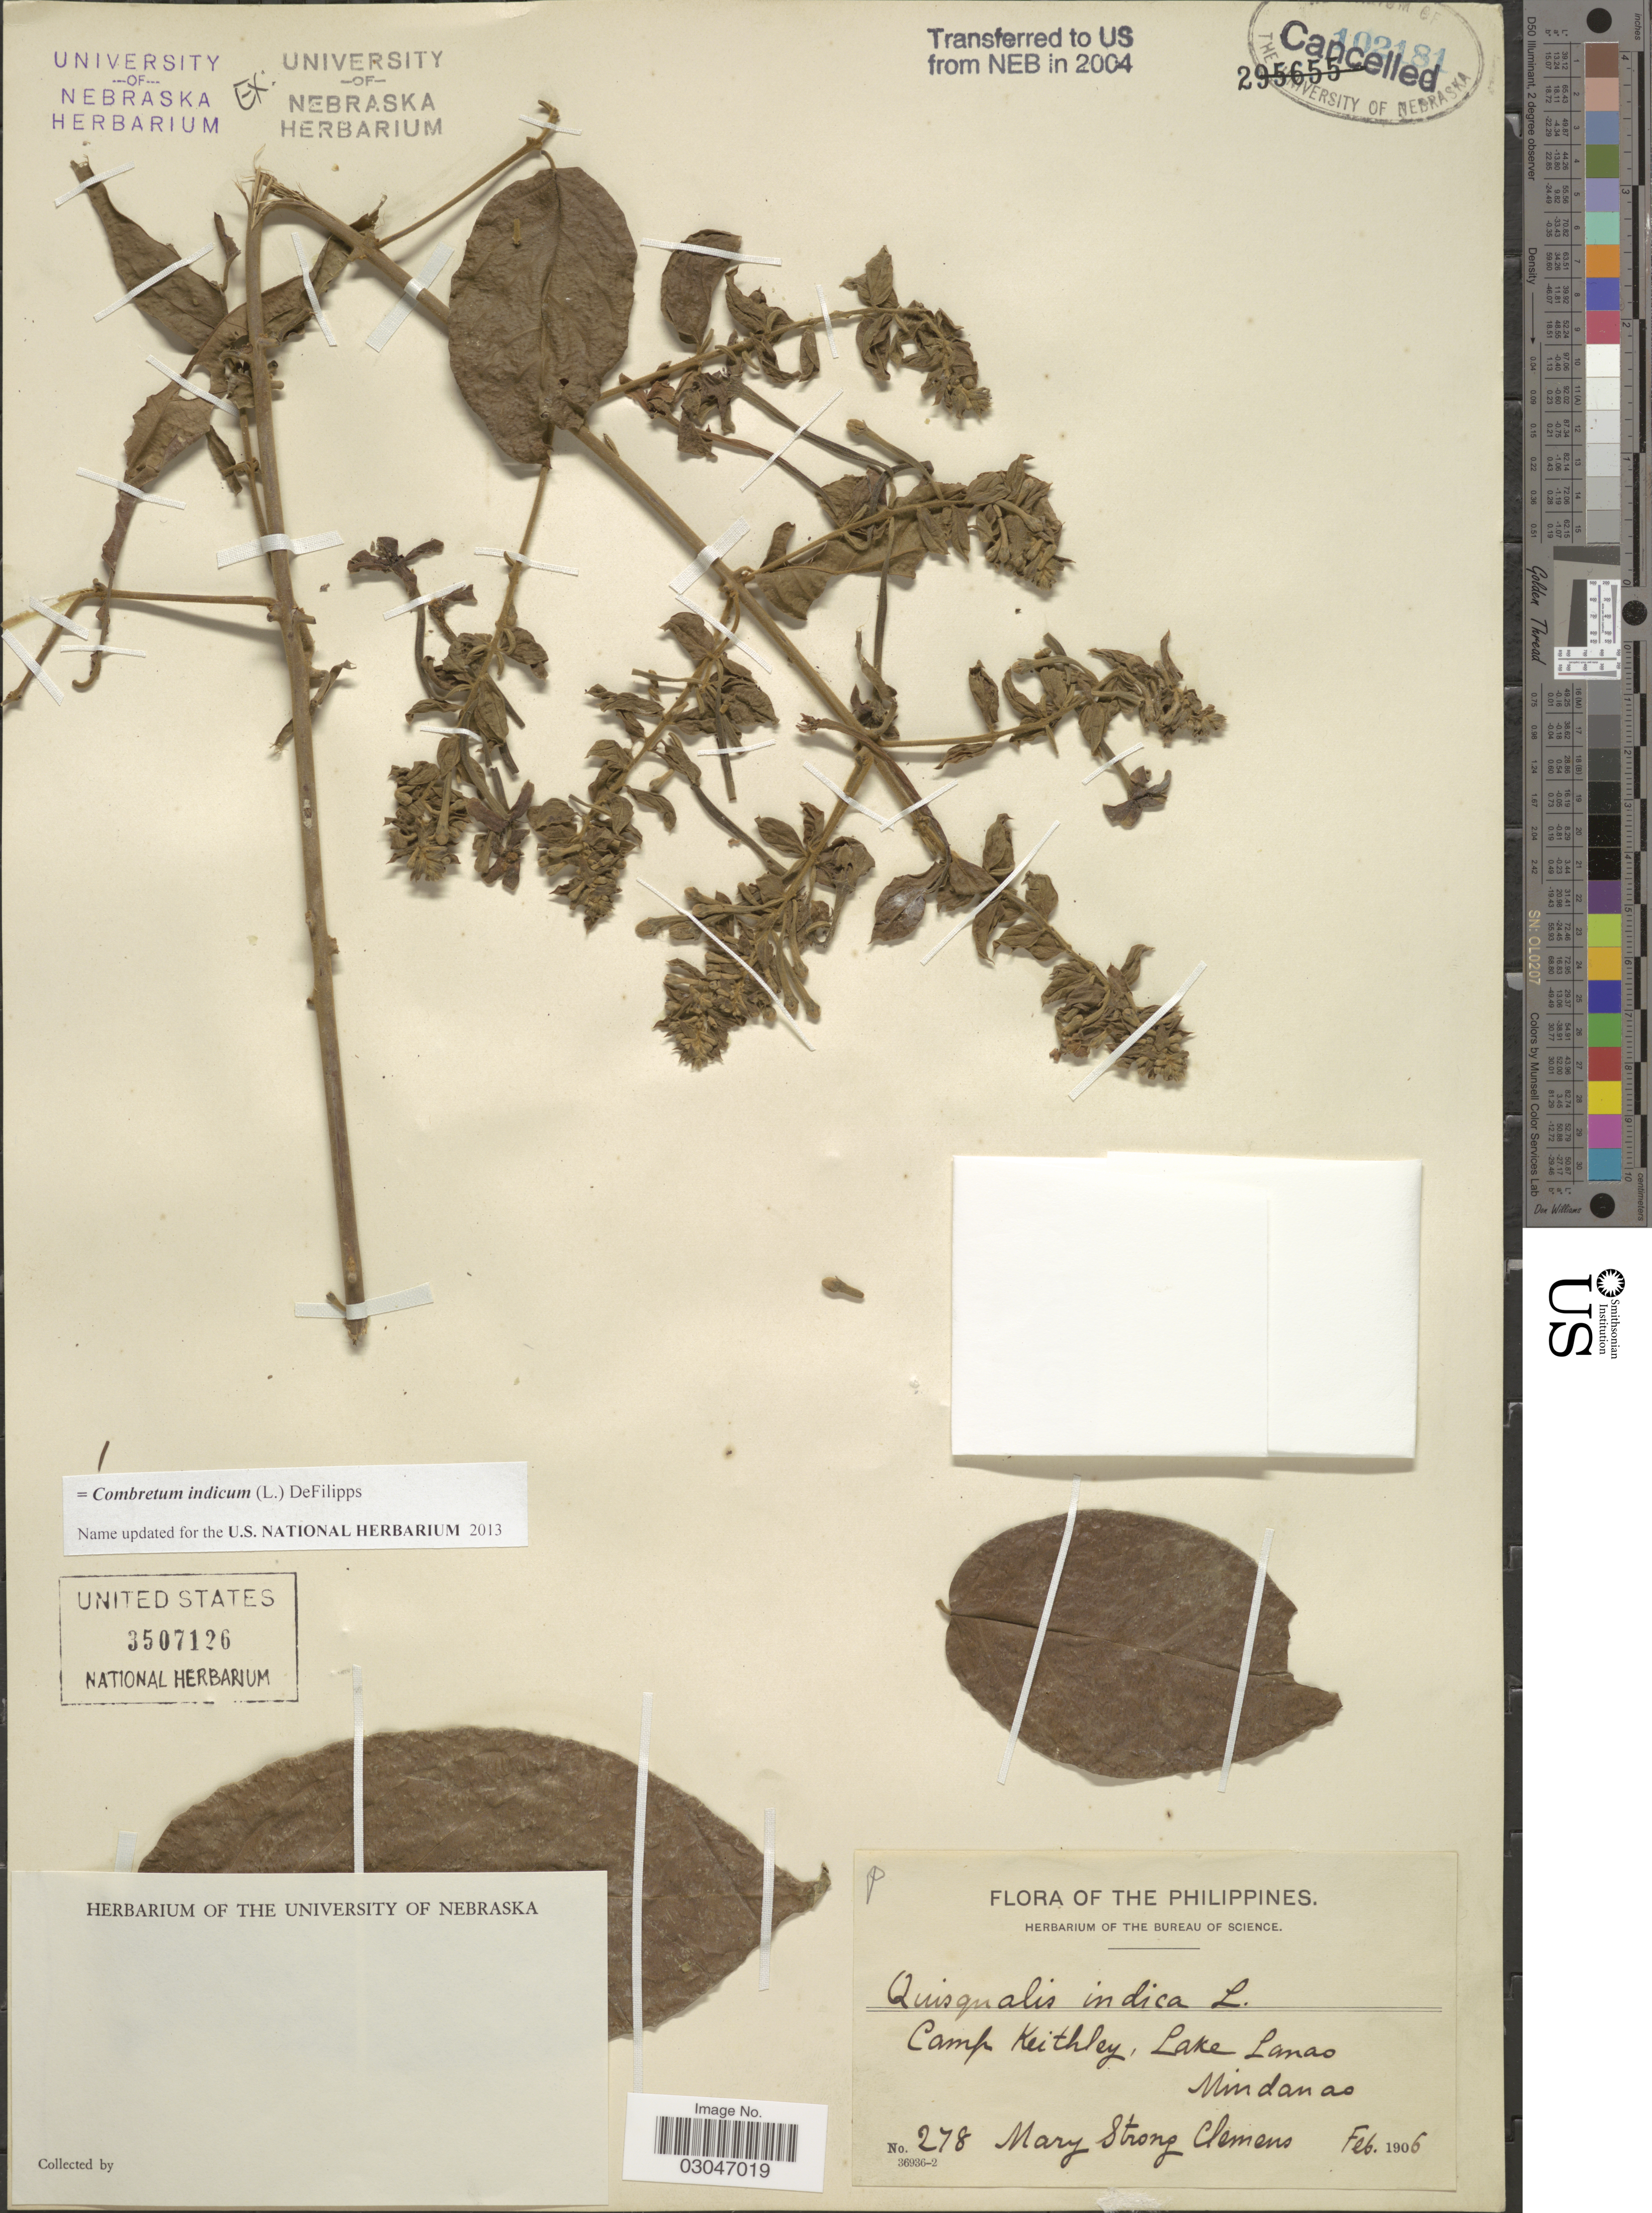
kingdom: Plantae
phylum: Tracheophyta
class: Magnoliopsida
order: Myrtales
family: Combretaceae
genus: Combretum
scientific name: Combretum indicum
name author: (L.) DeFilipps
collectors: M. S. Clemens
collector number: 278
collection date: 1906-02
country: Philippines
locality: Camp Keithley, Lake Lanao, Mindanao.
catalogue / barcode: US 3507126